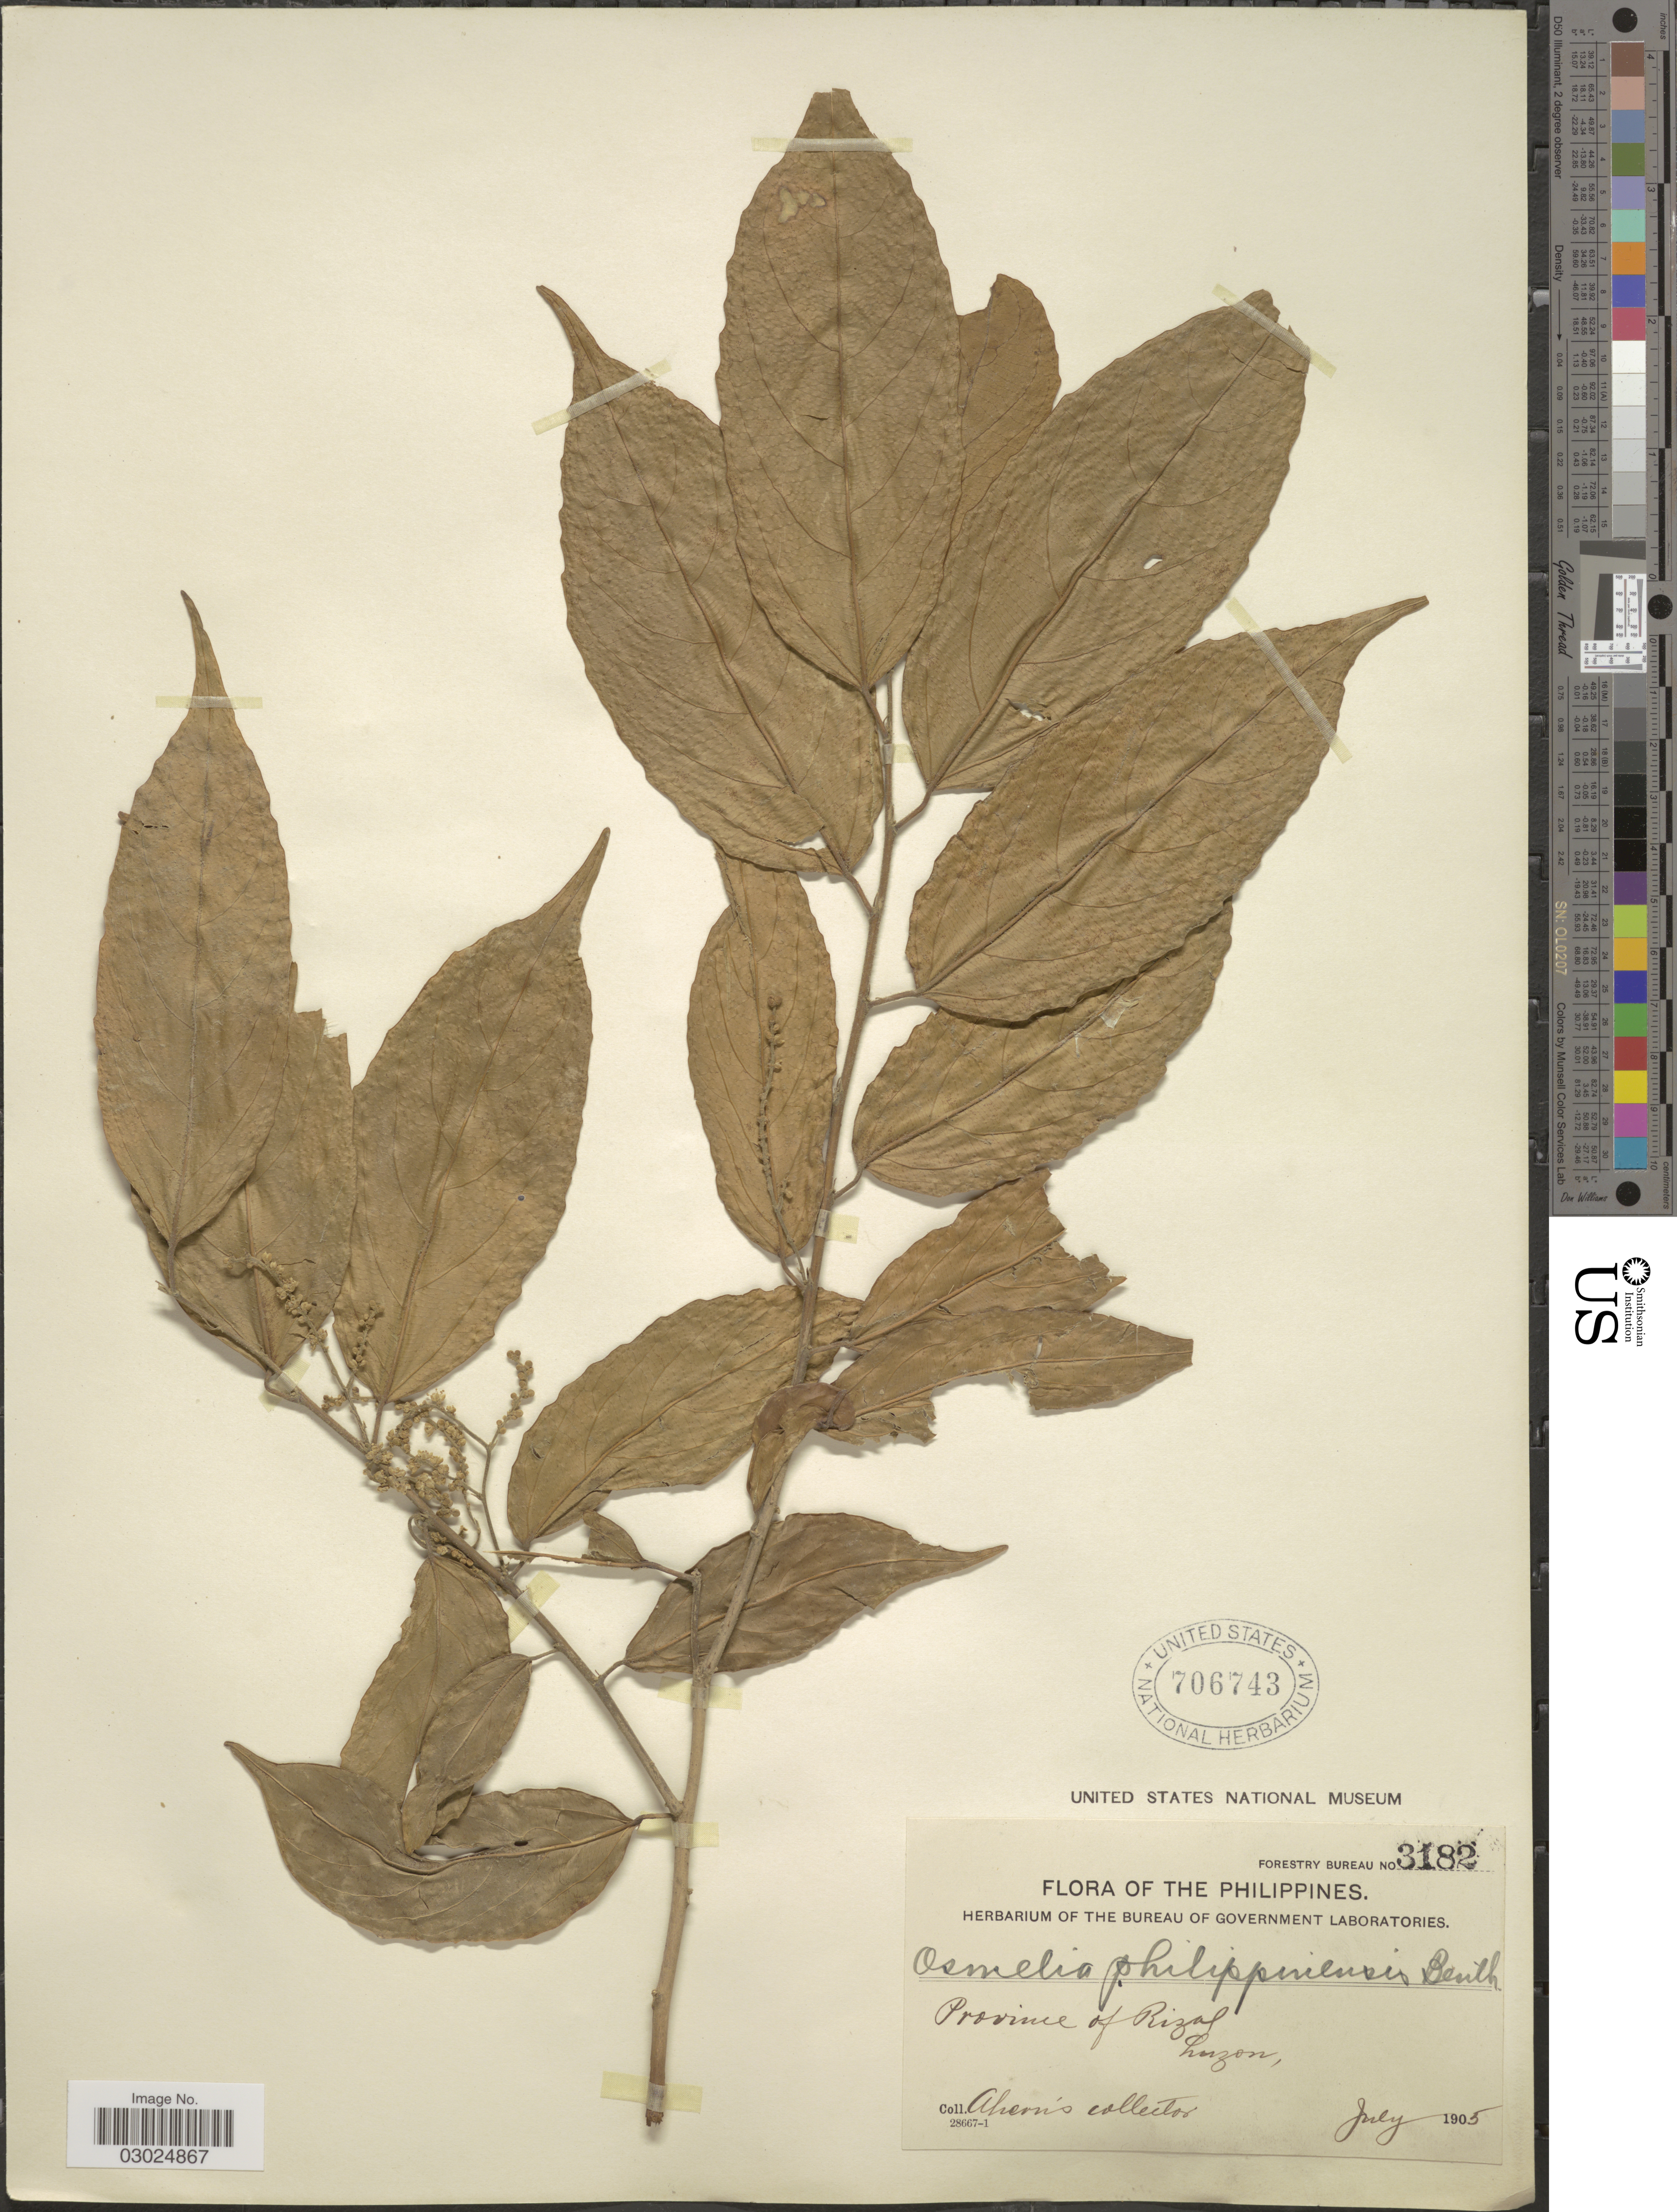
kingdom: Plantae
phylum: Tracheophyta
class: Magnoliopsida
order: Malpighiales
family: Salicaceae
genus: Osmelia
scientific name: Osmelia philippina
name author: (Turcz.) Benth.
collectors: Ahern's collector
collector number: Forestry Bureau 3182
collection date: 1905-07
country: Philippines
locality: Province of Rizal, Luzon.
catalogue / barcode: US 706743